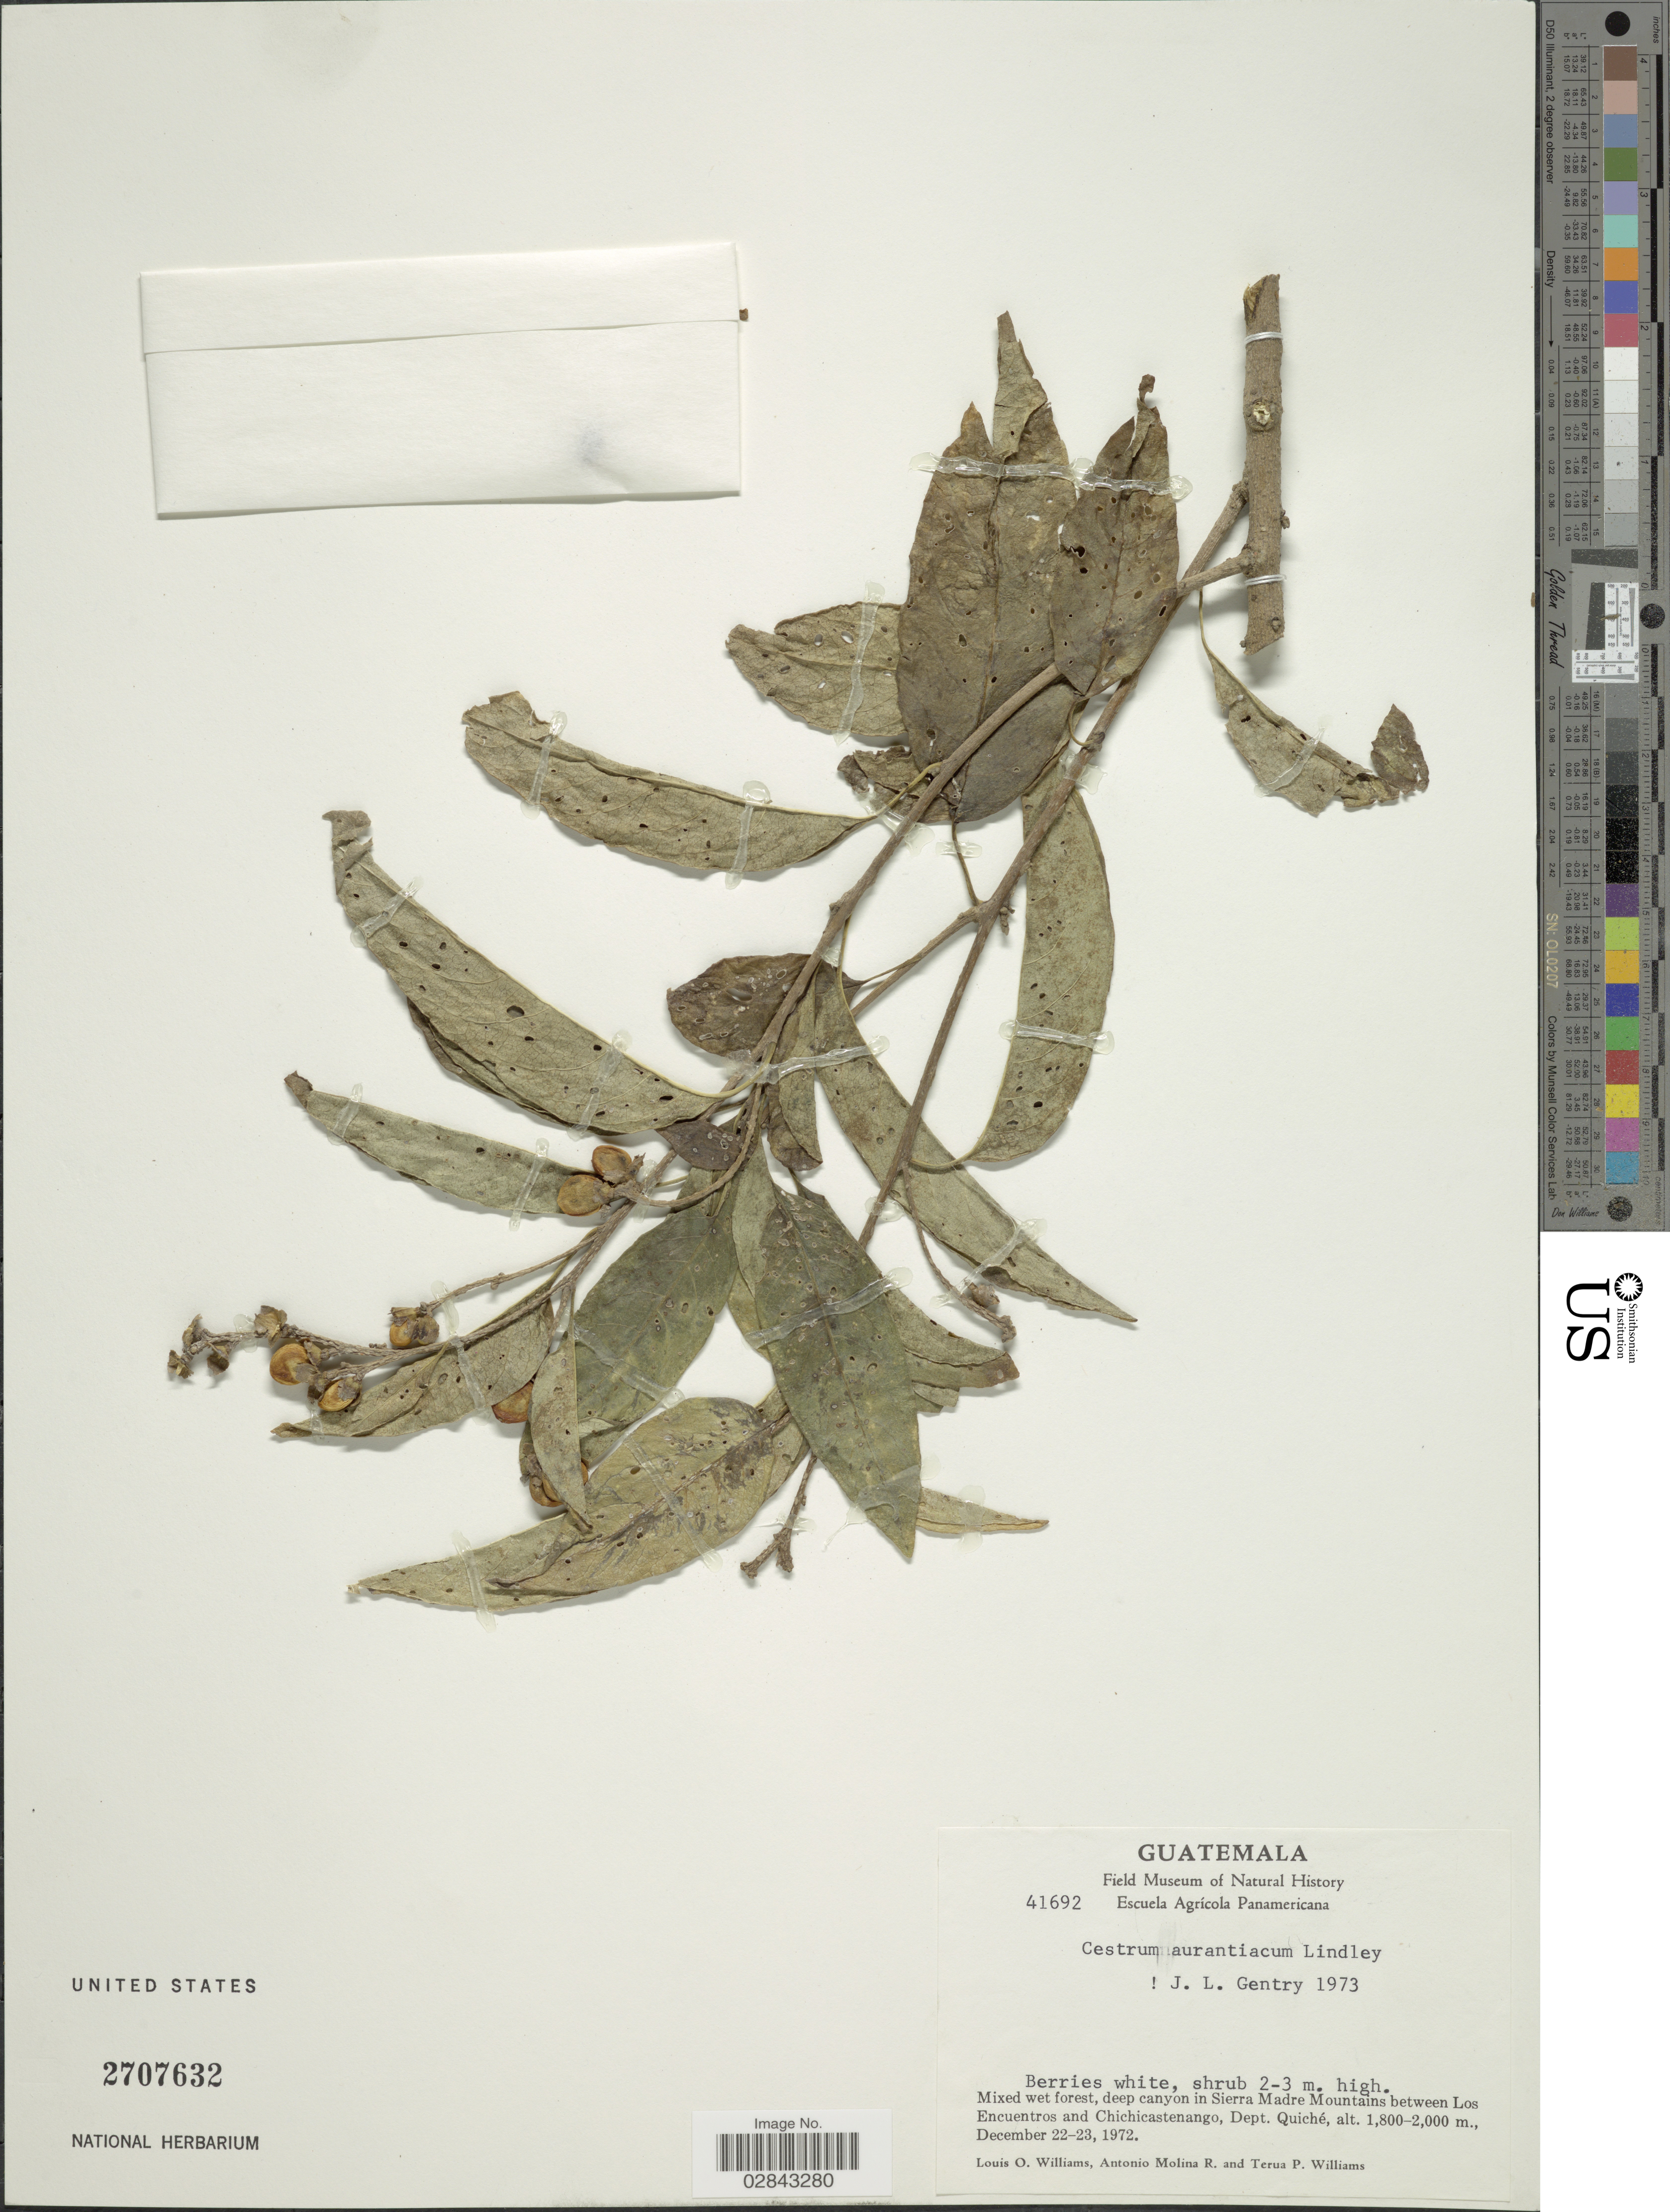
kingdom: Plantae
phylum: Tracheophyta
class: Magnoliopsida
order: Solanales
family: Solanaceae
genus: Cestrum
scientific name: Cestrum aurantiacum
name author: Lindley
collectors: L. O. Williams, A. Molina R. & T. Williams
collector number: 41692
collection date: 1972-12-22/1972-12-23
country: Guatemala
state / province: El Quiché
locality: Mixed wet forest, deep canyon in Sierra Madre Mountains between Los Encuentros and Chichicastenango, Dept. Quiché.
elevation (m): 1800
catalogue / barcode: US 2707632